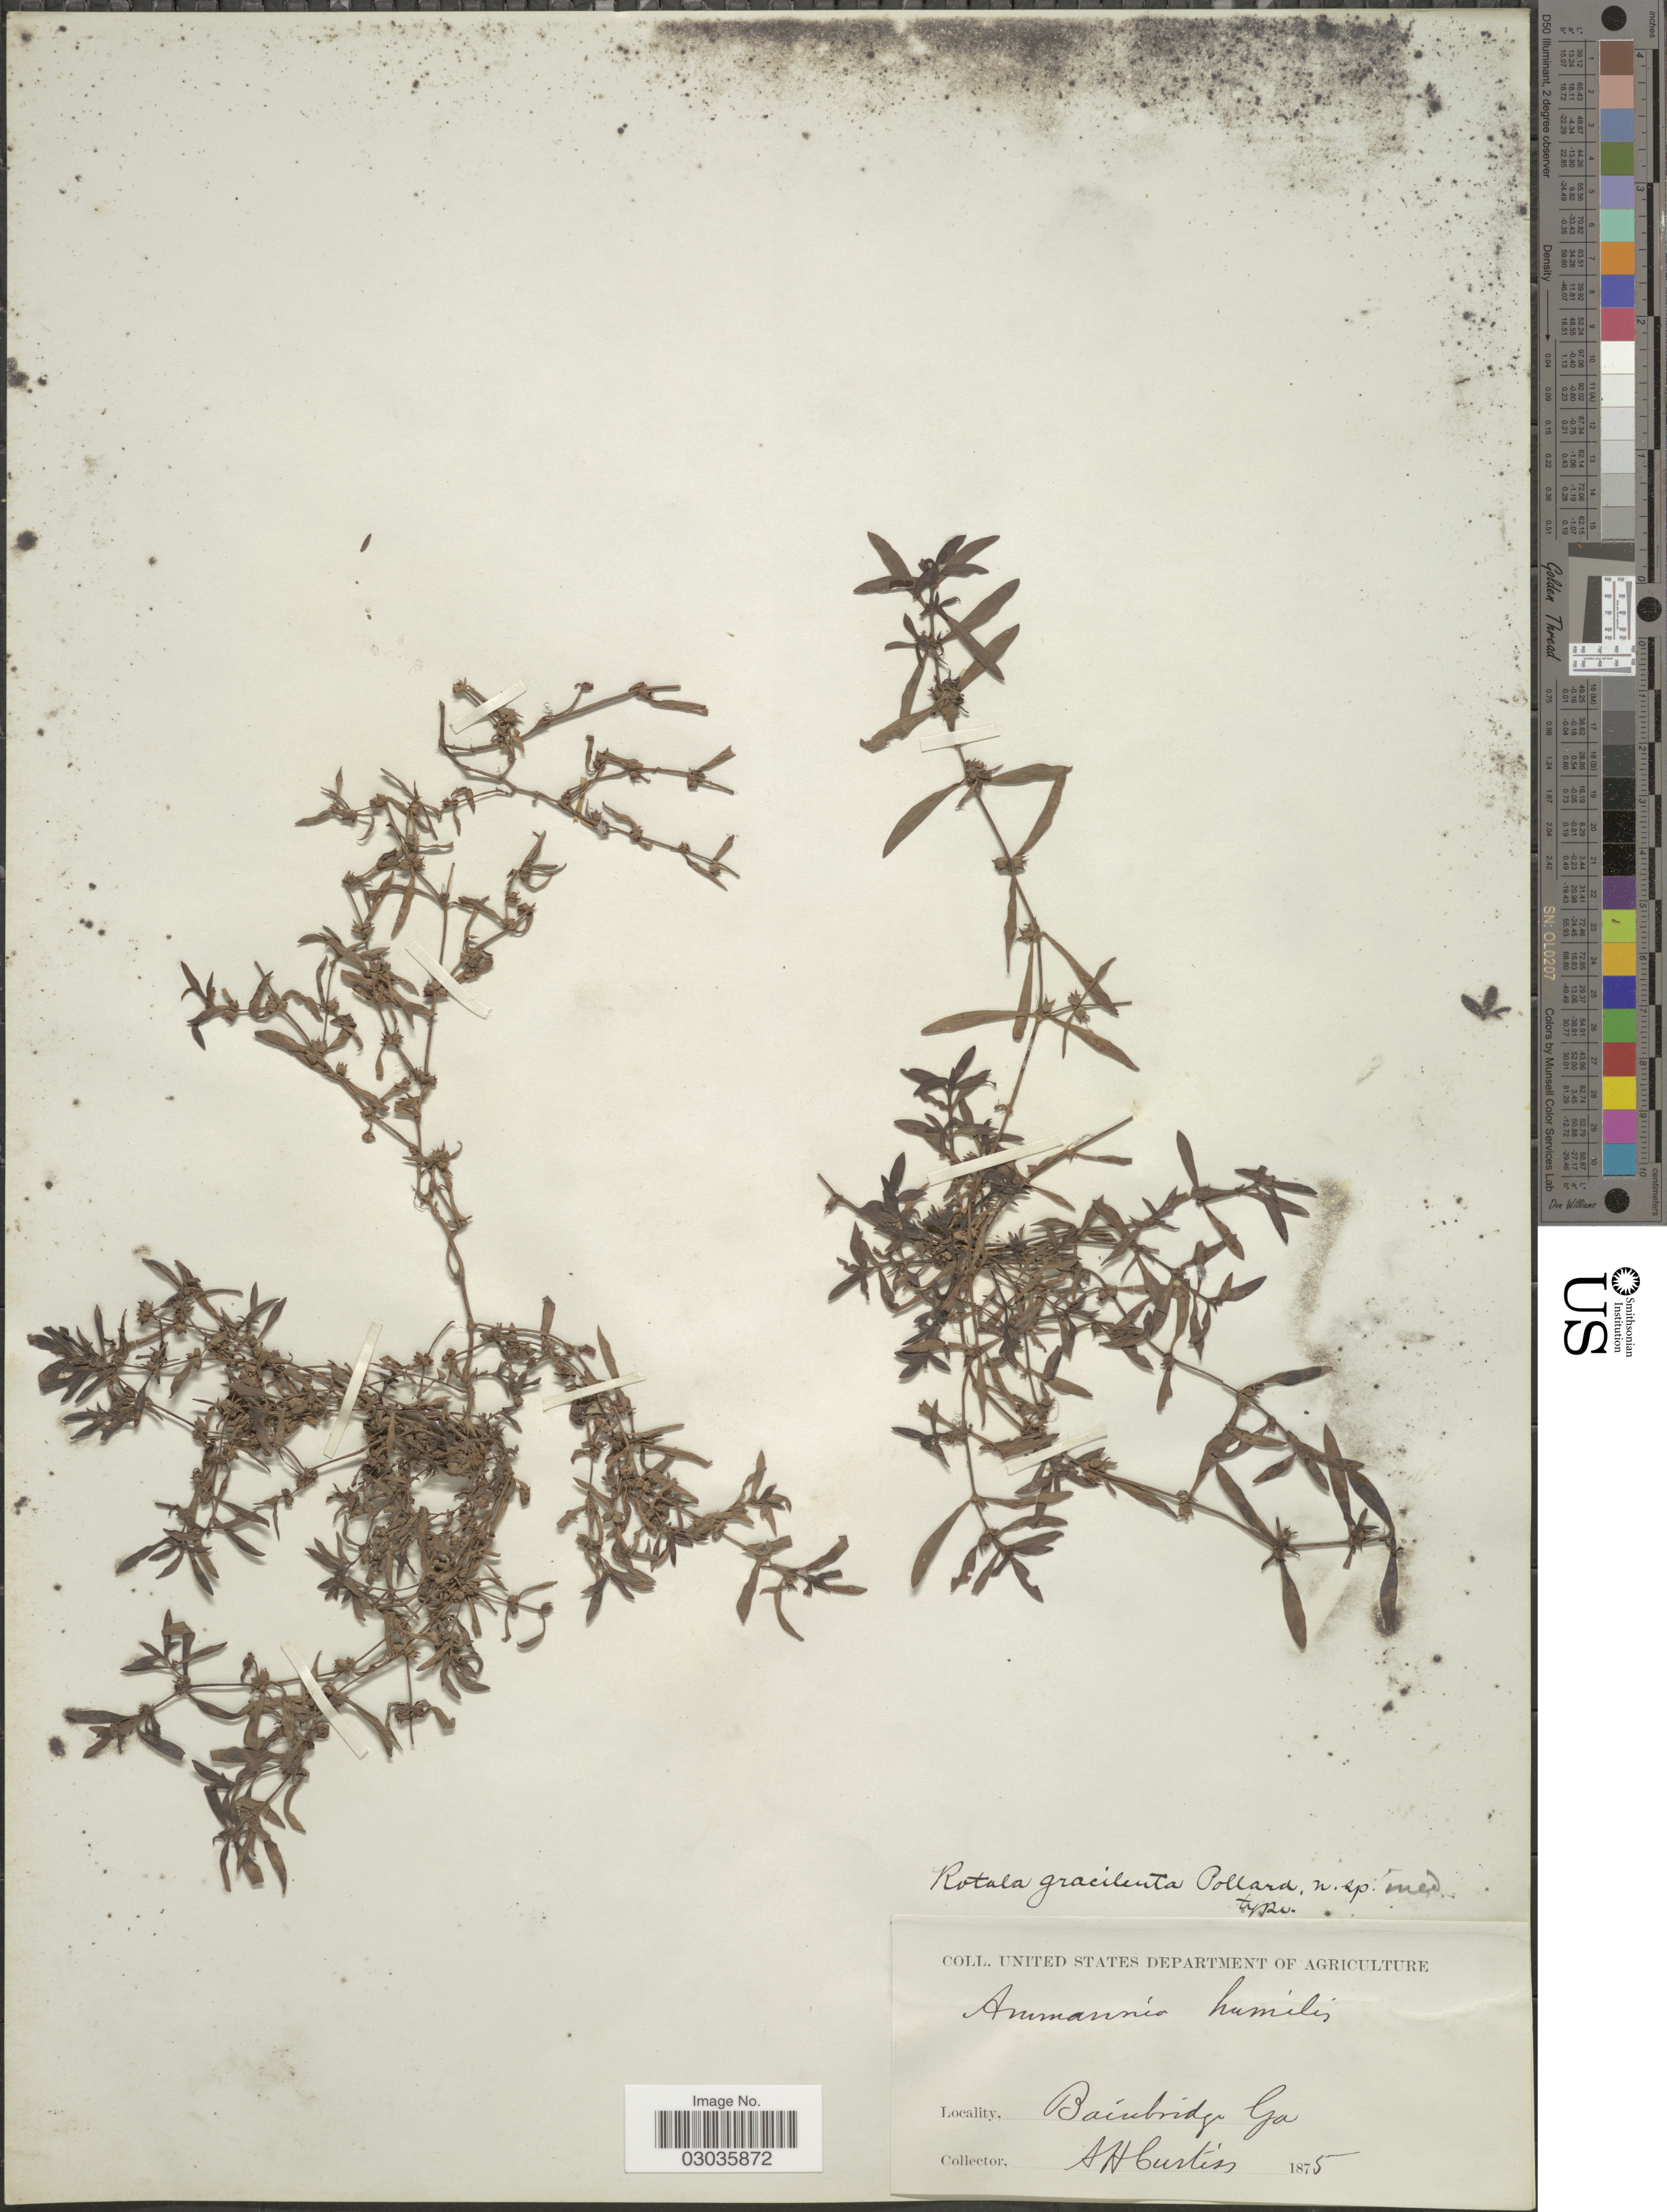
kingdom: Plantae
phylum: Tracheophyta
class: Magnoliopsida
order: Myrtales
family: Lythraceae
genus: Rotala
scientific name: Rotala ramosior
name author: (L.) Koehne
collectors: A. H. Curtiss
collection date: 1875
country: United States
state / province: Georgia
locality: Bainbridge.